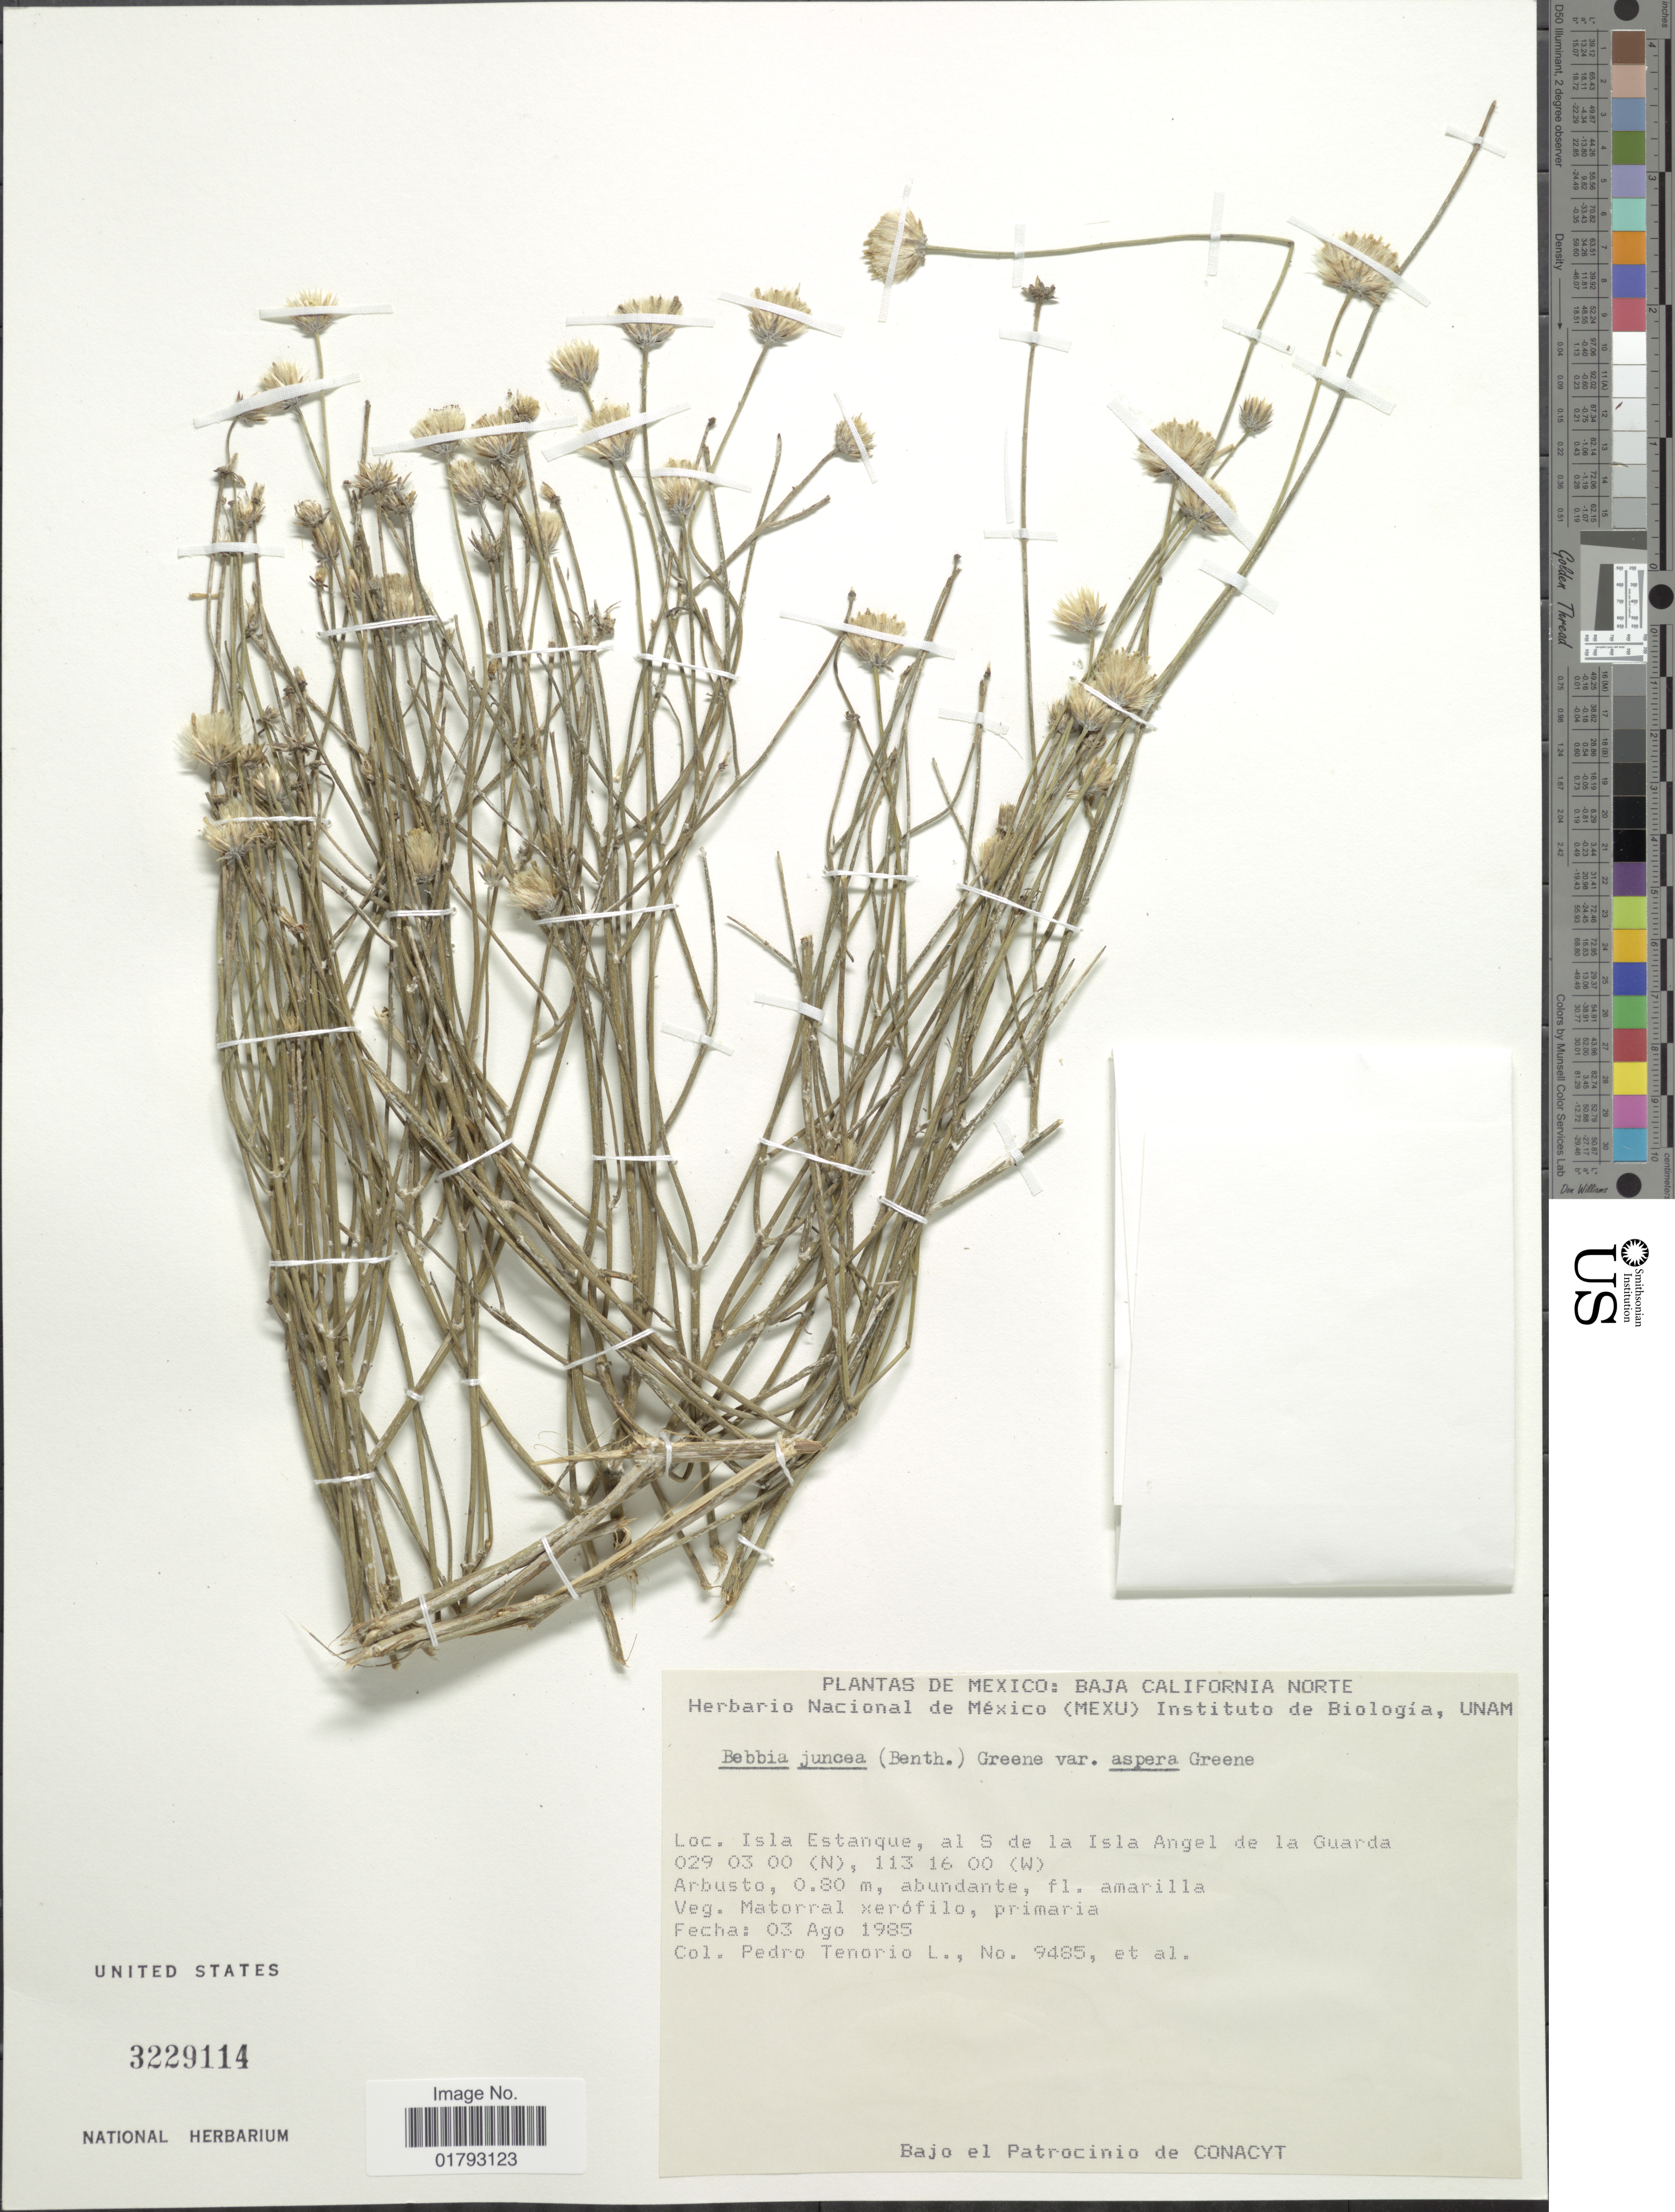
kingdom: Plantae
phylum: Tracheophyta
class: Magnoliopsida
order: Asterales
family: Asteraceae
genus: Bebbia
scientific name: Bebbia juncea var. aspera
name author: Greene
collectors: P. Tenorio L.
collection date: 1985-08-03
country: Mexico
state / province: Baja California Norte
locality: Mexico: Baja California Norte. Isla Estanque, al S de la Isla Angel de la Guarda.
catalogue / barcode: US 3229114